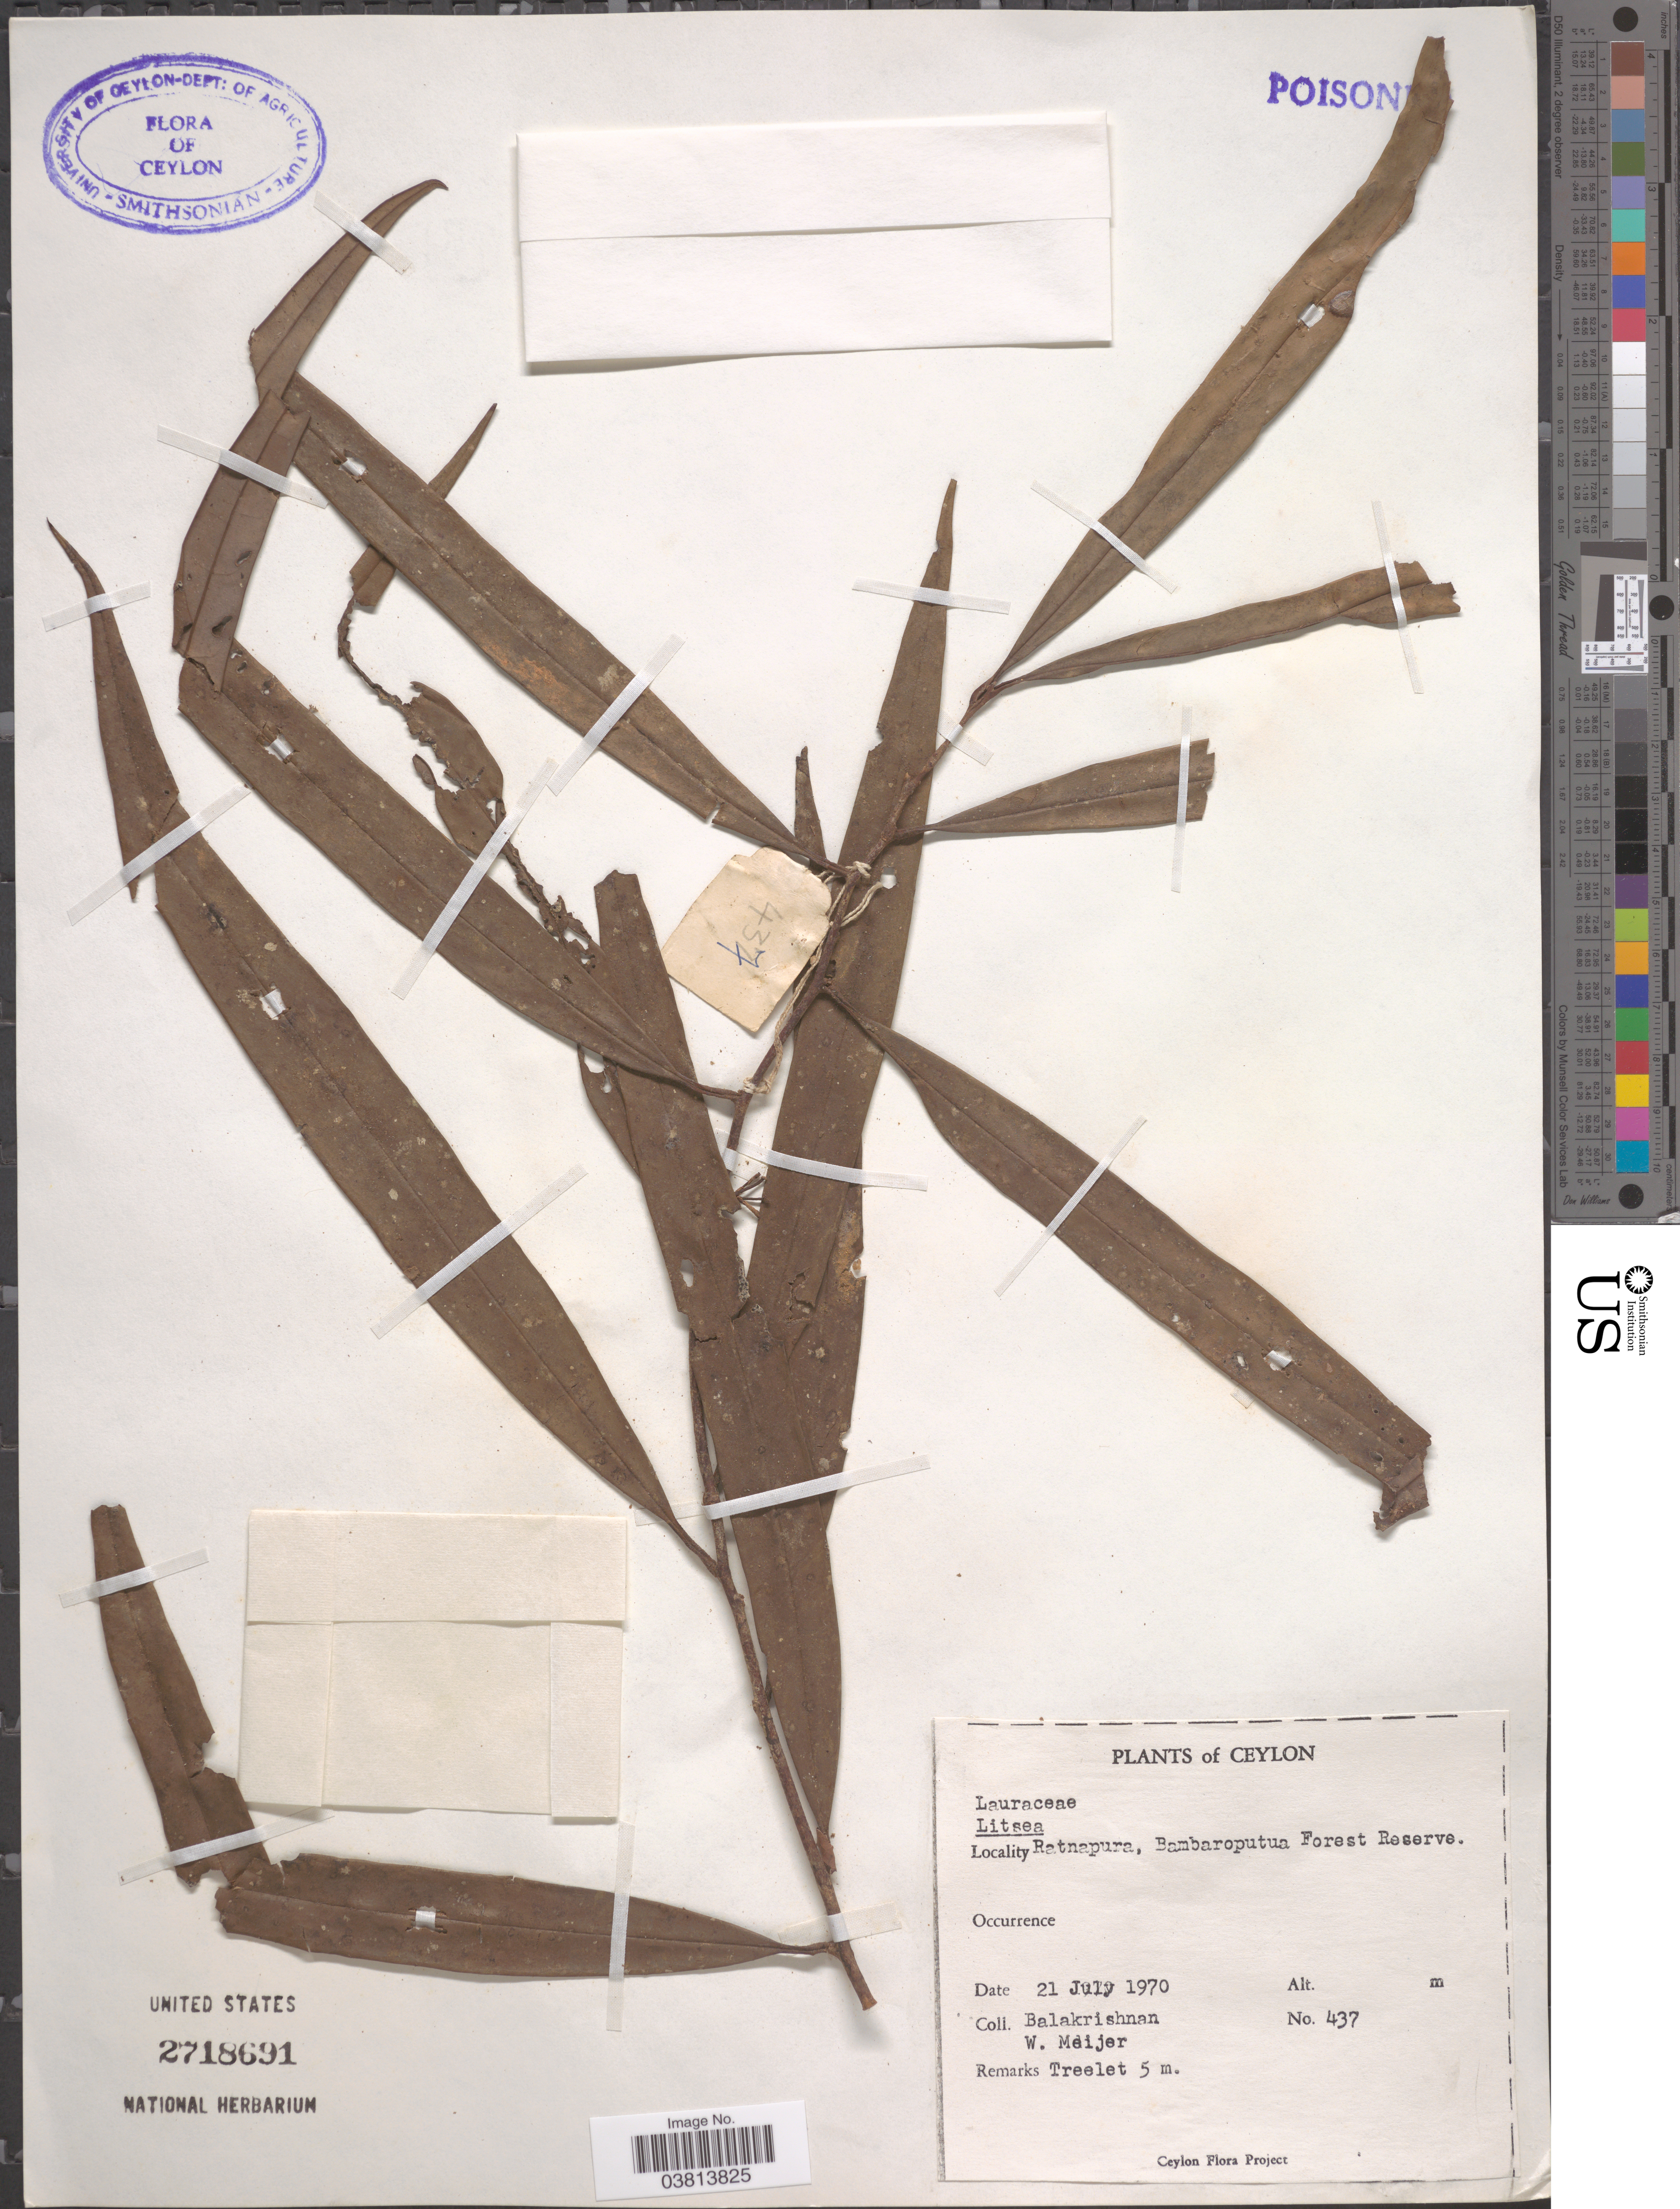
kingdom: Plantae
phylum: Tracheophyta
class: Magnoliopsida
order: Laurales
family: Lauraceae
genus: Litsea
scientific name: Litsea iteodaphne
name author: Hook. f.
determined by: Strong, Mark T., (BOT), Smithsonian Institution - National Museum of Natural History (UNITED STATES)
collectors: N. Balakrishnan & W. Meijer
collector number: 437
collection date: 1970-07-21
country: Sri Lanka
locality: Ceylon. Ratnapura, Bambaroputna Forest Reserve.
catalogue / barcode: US 2718691